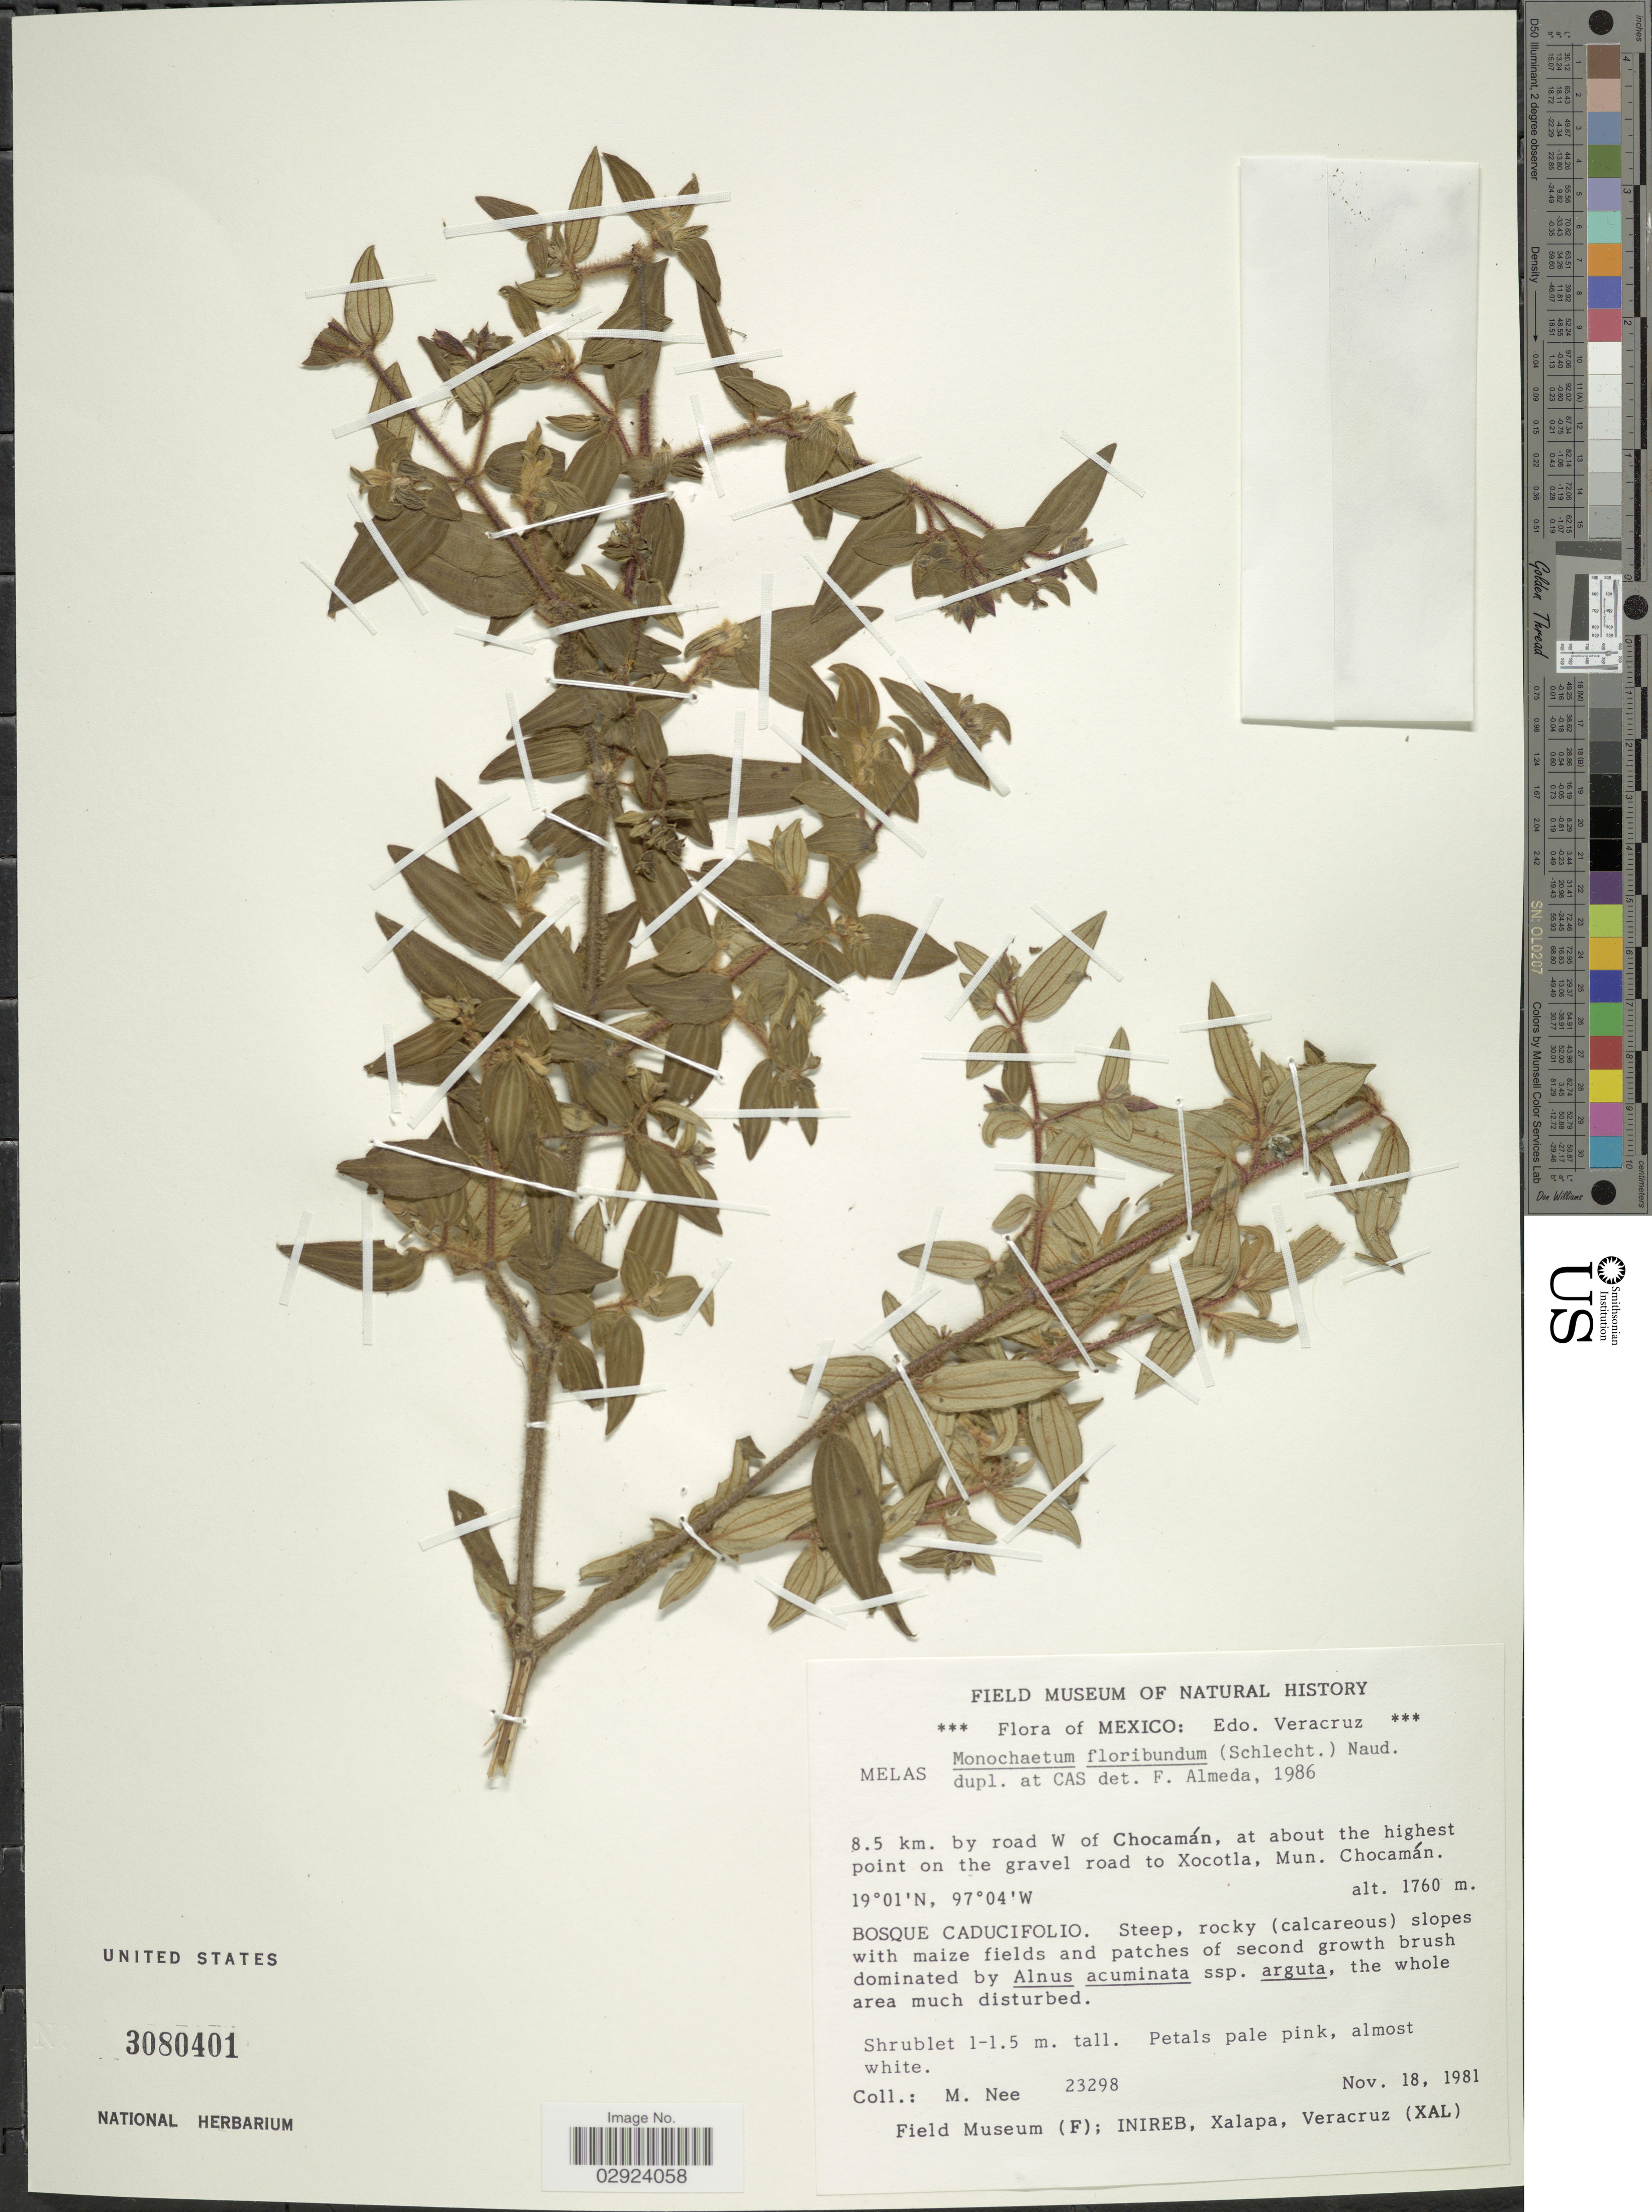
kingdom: Plantae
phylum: Tracheophyta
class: Magnoliopsida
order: Myrtales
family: Melastomataceae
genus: Monochaetum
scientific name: Monochaetum floribundum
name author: (Schltdl.) Naudin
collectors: M. Nee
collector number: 23298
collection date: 1981-11-18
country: Mexico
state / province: Veracruz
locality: Edo. Veracruz. 8.5 km. by road W of Chocamán, at about the highest point on the gravel road to Xocotla, Mun. Chocomán.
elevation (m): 1760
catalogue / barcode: US 3080401